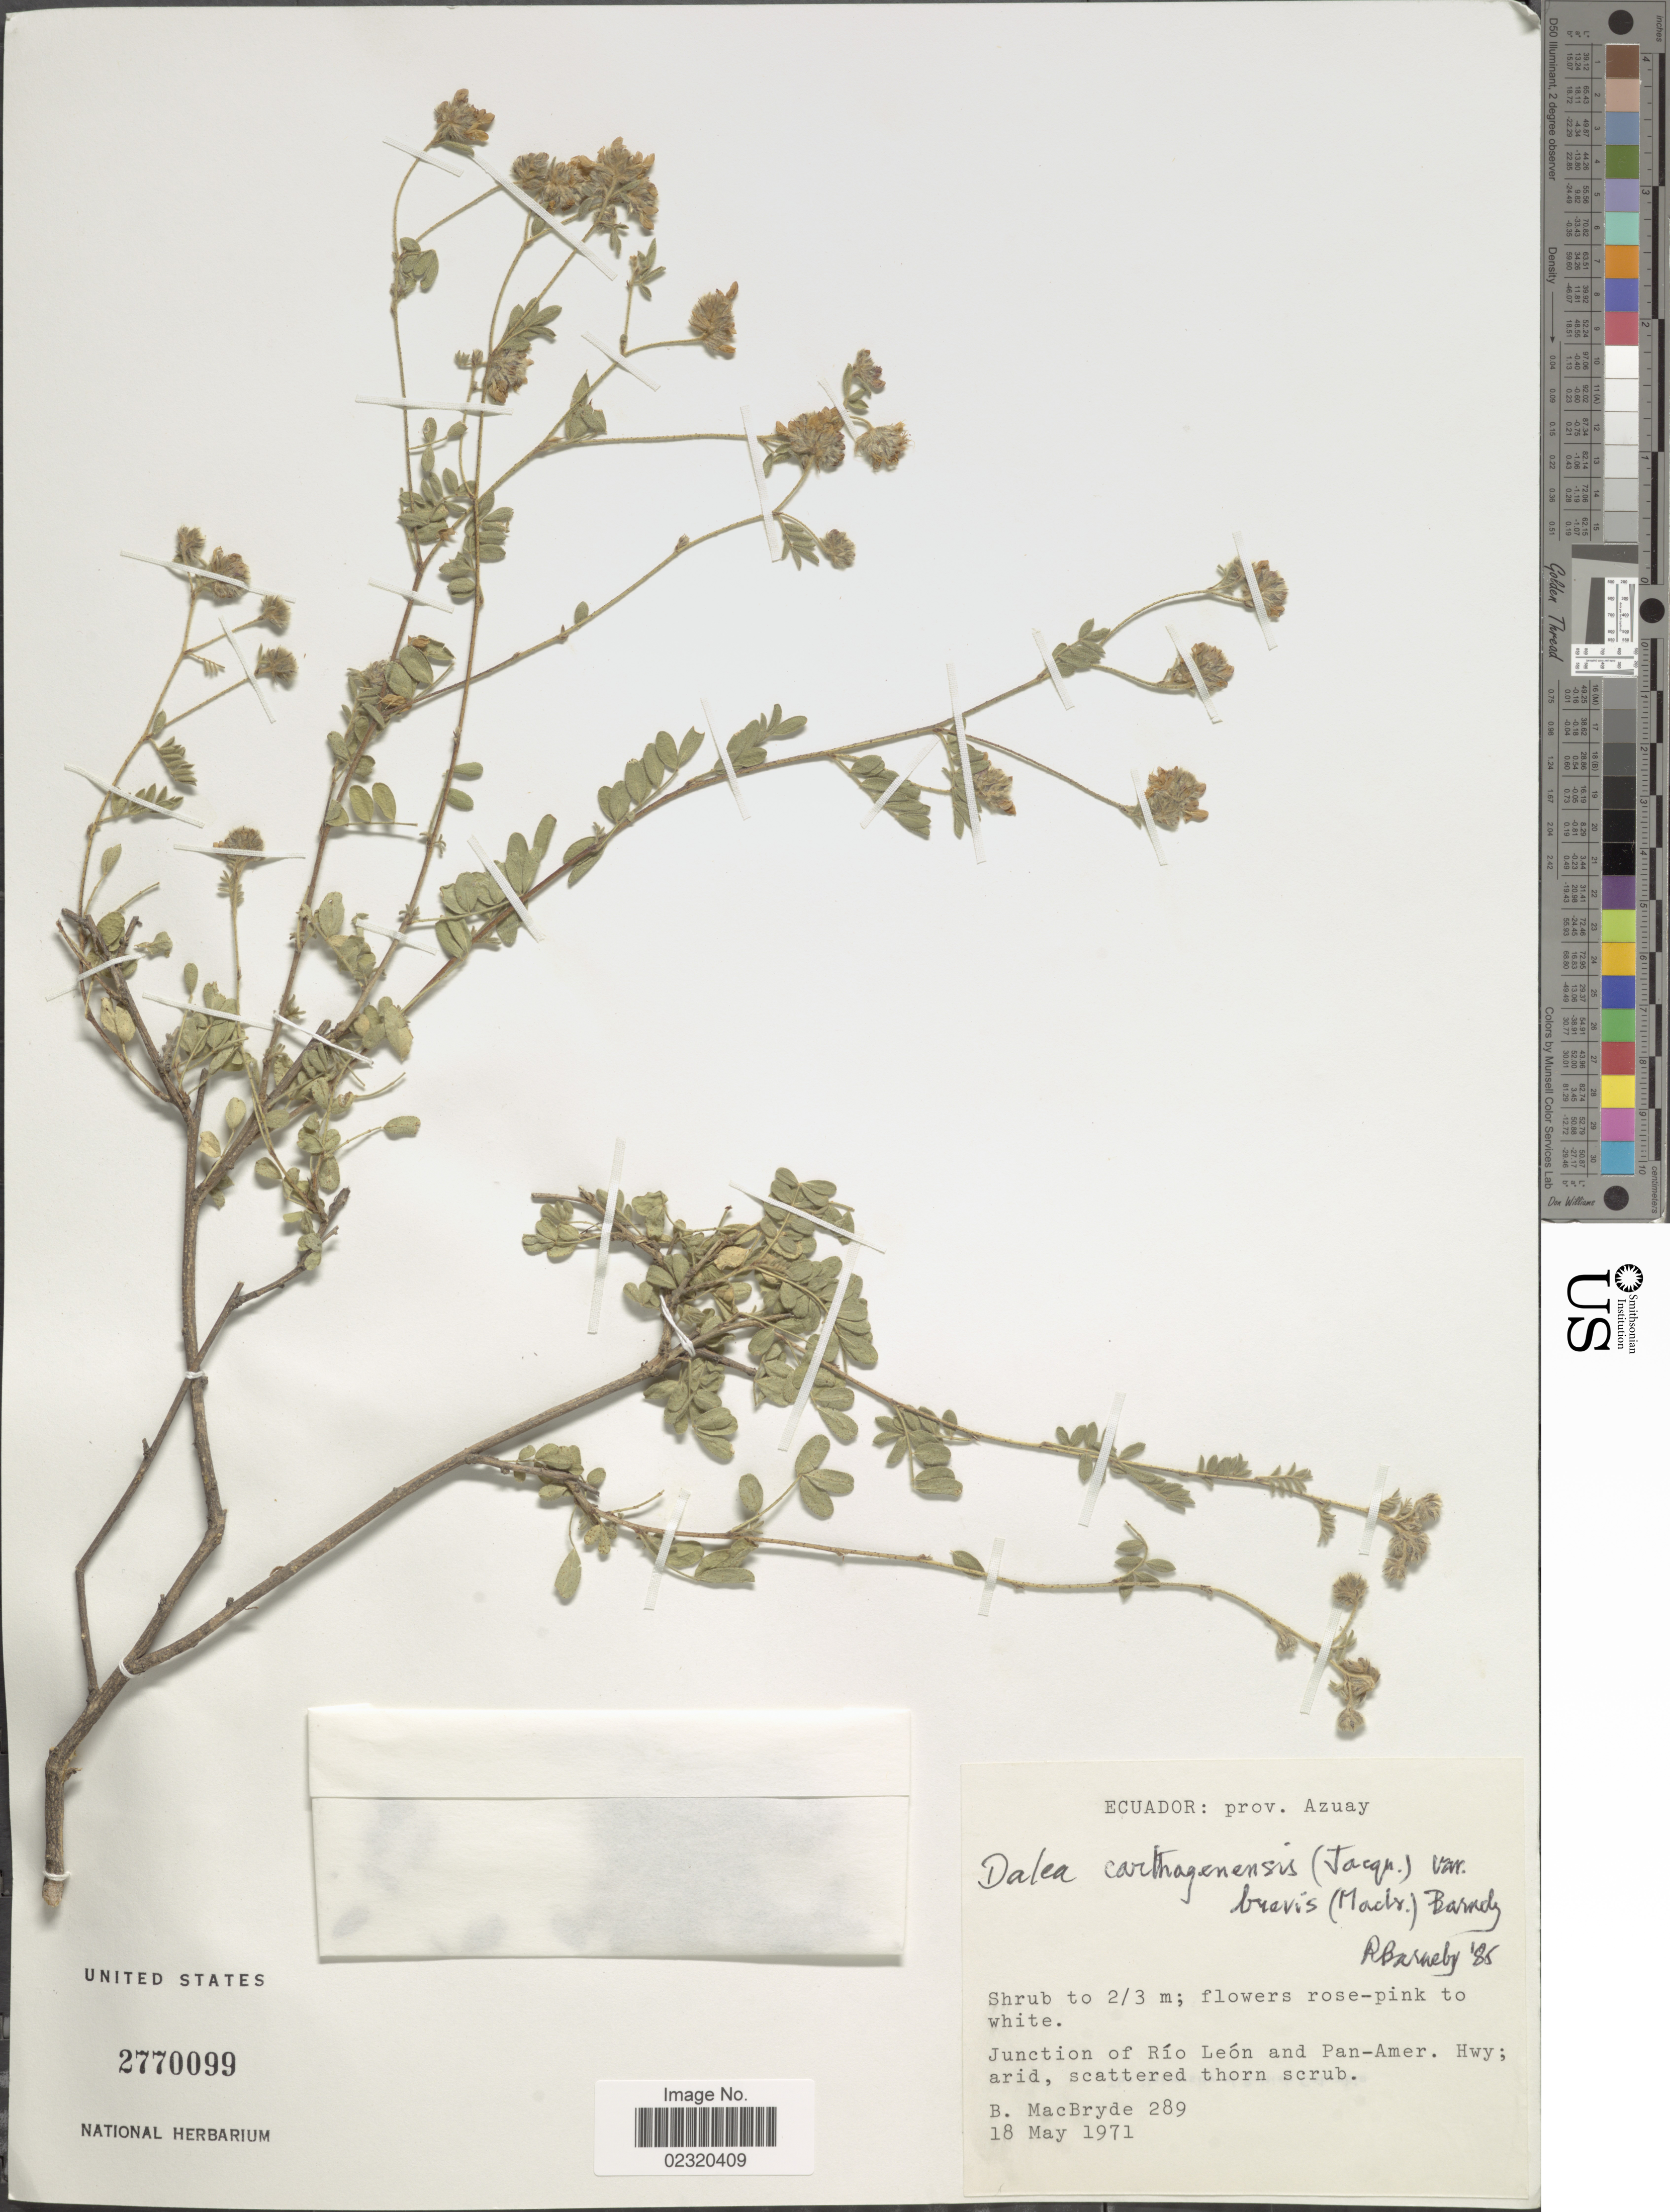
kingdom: Plantae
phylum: Tracheophyta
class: Magnoliopsida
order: Fabales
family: Fabaceae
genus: Dalea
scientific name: Dalea carthagenensis var. brevis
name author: (J.F. Macbr.) Barneby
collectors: B. MacBryde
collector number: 289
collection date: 1971-05-18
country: Ecuador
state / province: Azuay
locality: Junction of Rio Leon and Pan-Amer. Hwy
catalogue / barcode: US 2770099